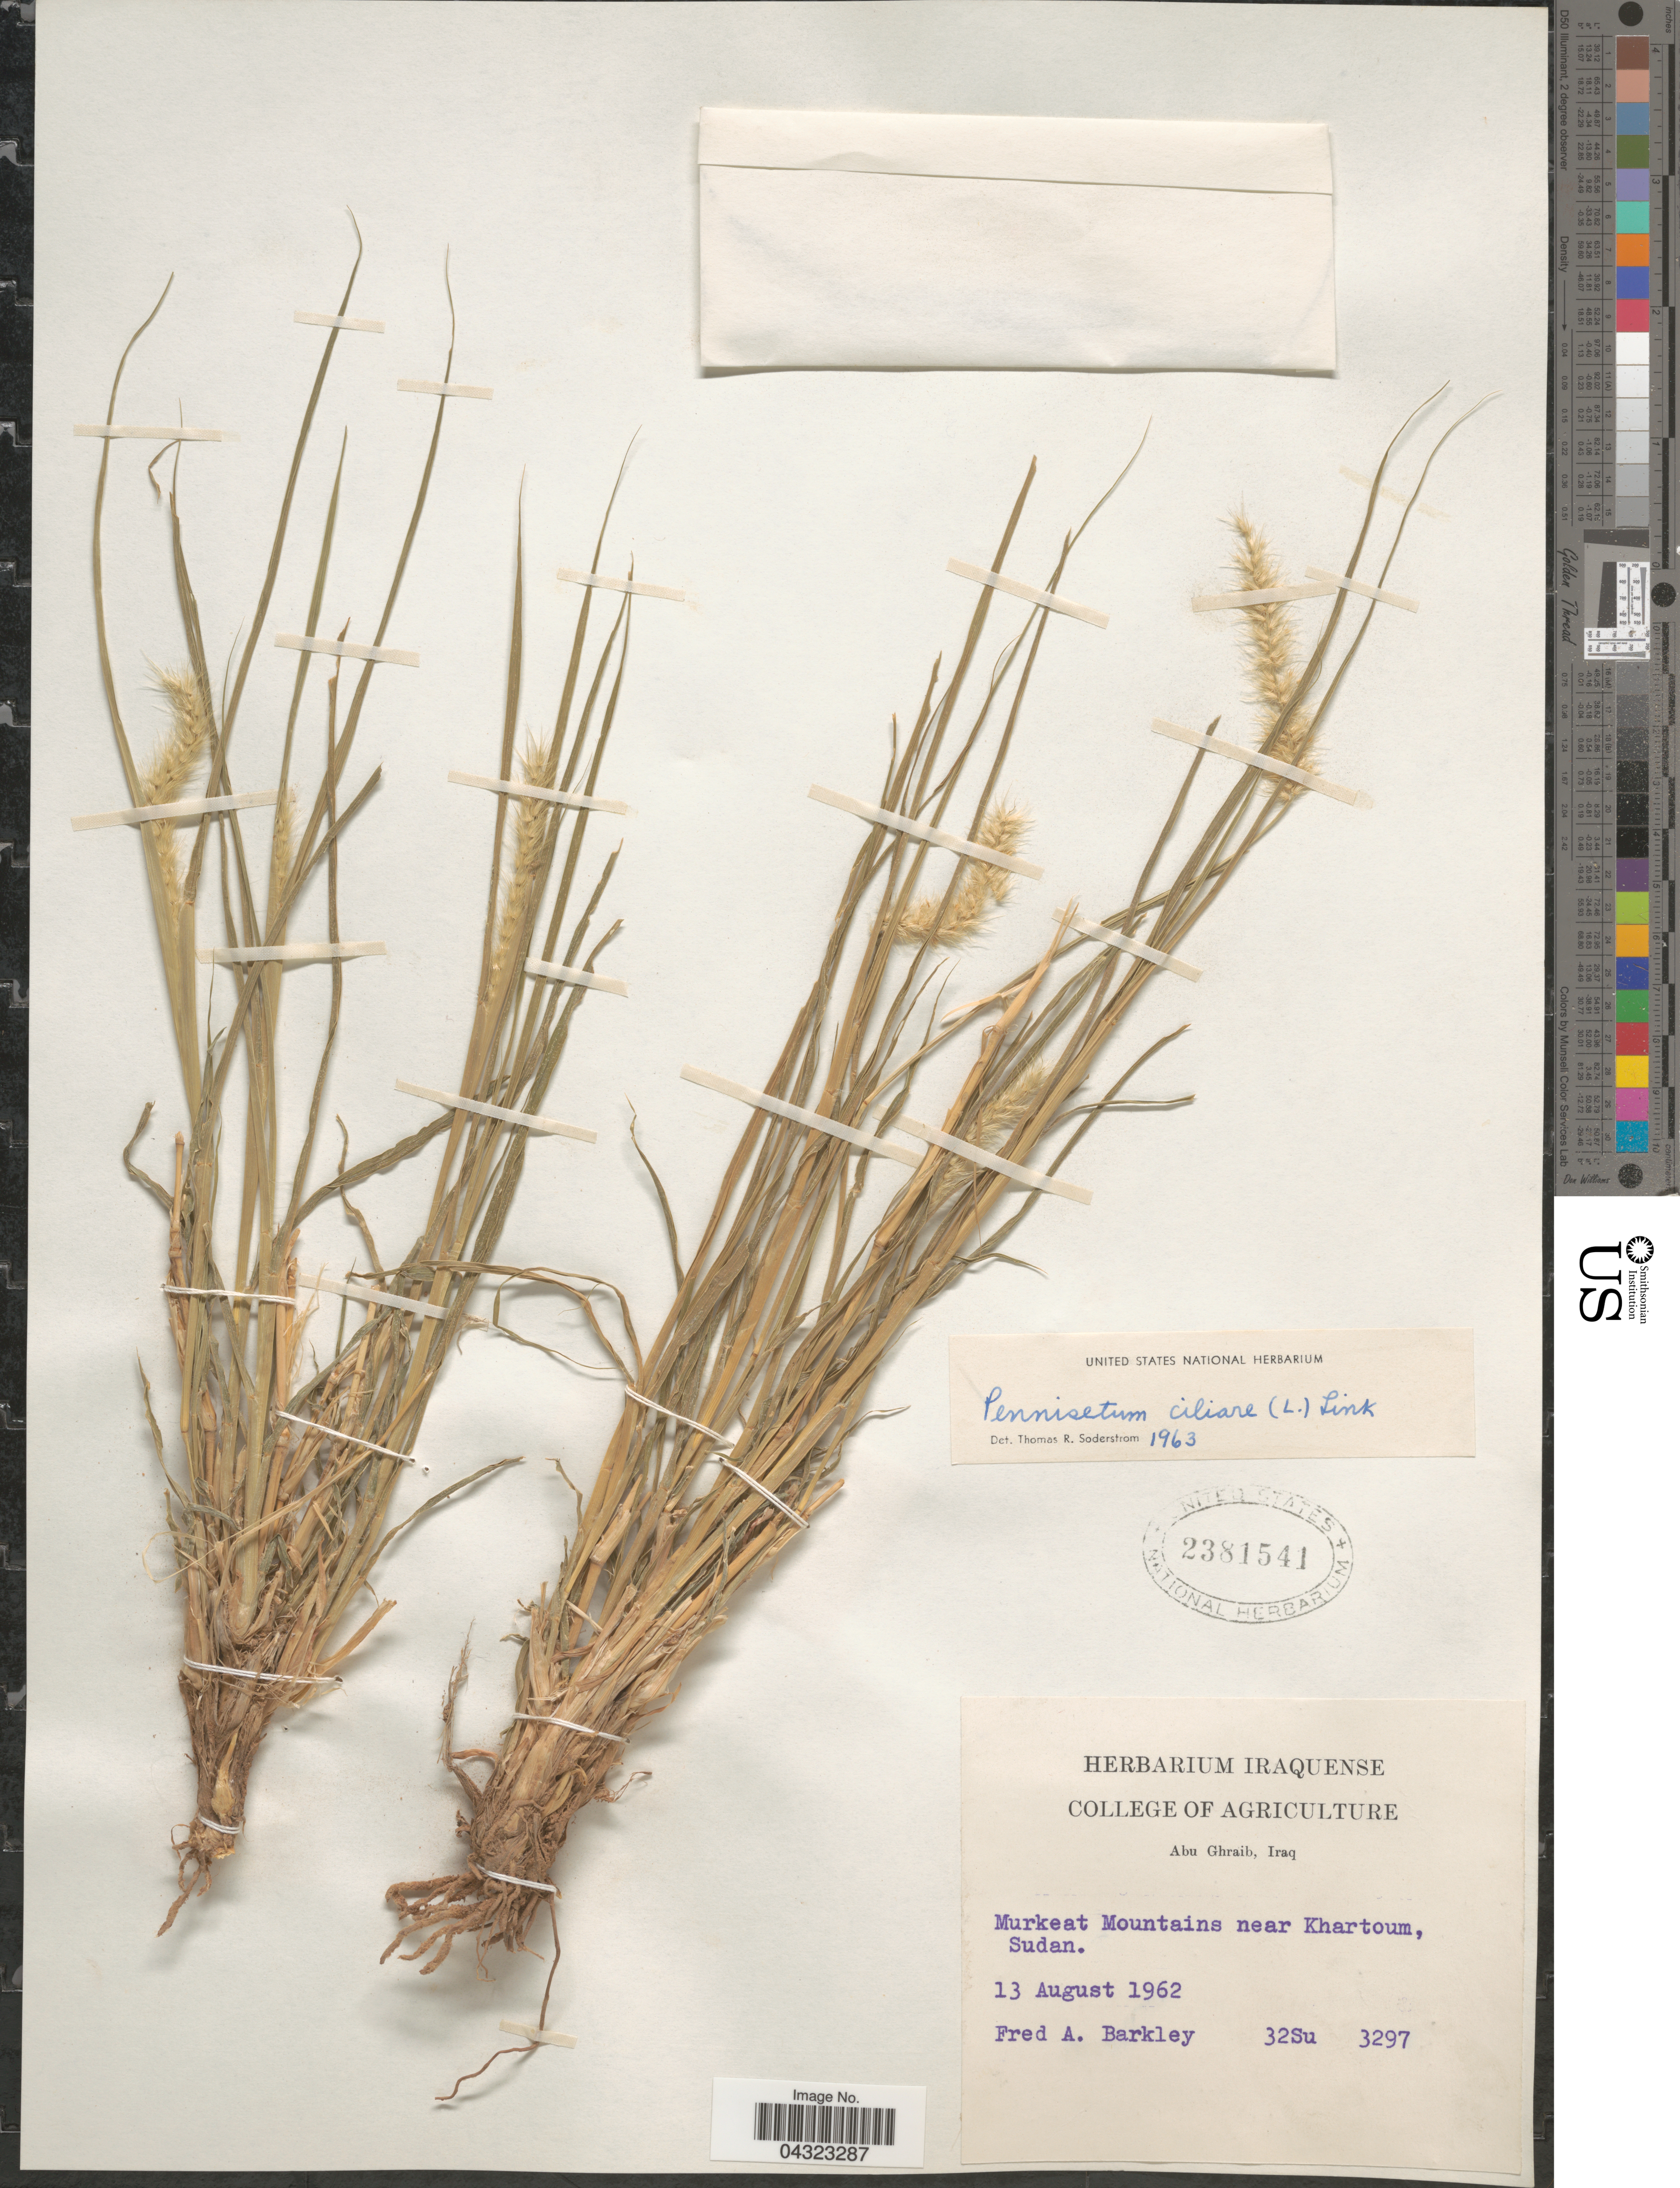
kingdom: Plantae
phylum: Tracheophyta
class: Liliopsida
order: Poales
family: Poaceae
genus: Cenchrus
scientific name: Cenchrus ciliaris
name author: L.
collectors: F. A. Barkley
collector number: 32Su/3297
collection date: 1962-08-13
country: Sudan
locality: Murkeat Mountains near Khartoum.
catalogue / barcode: US 2381541